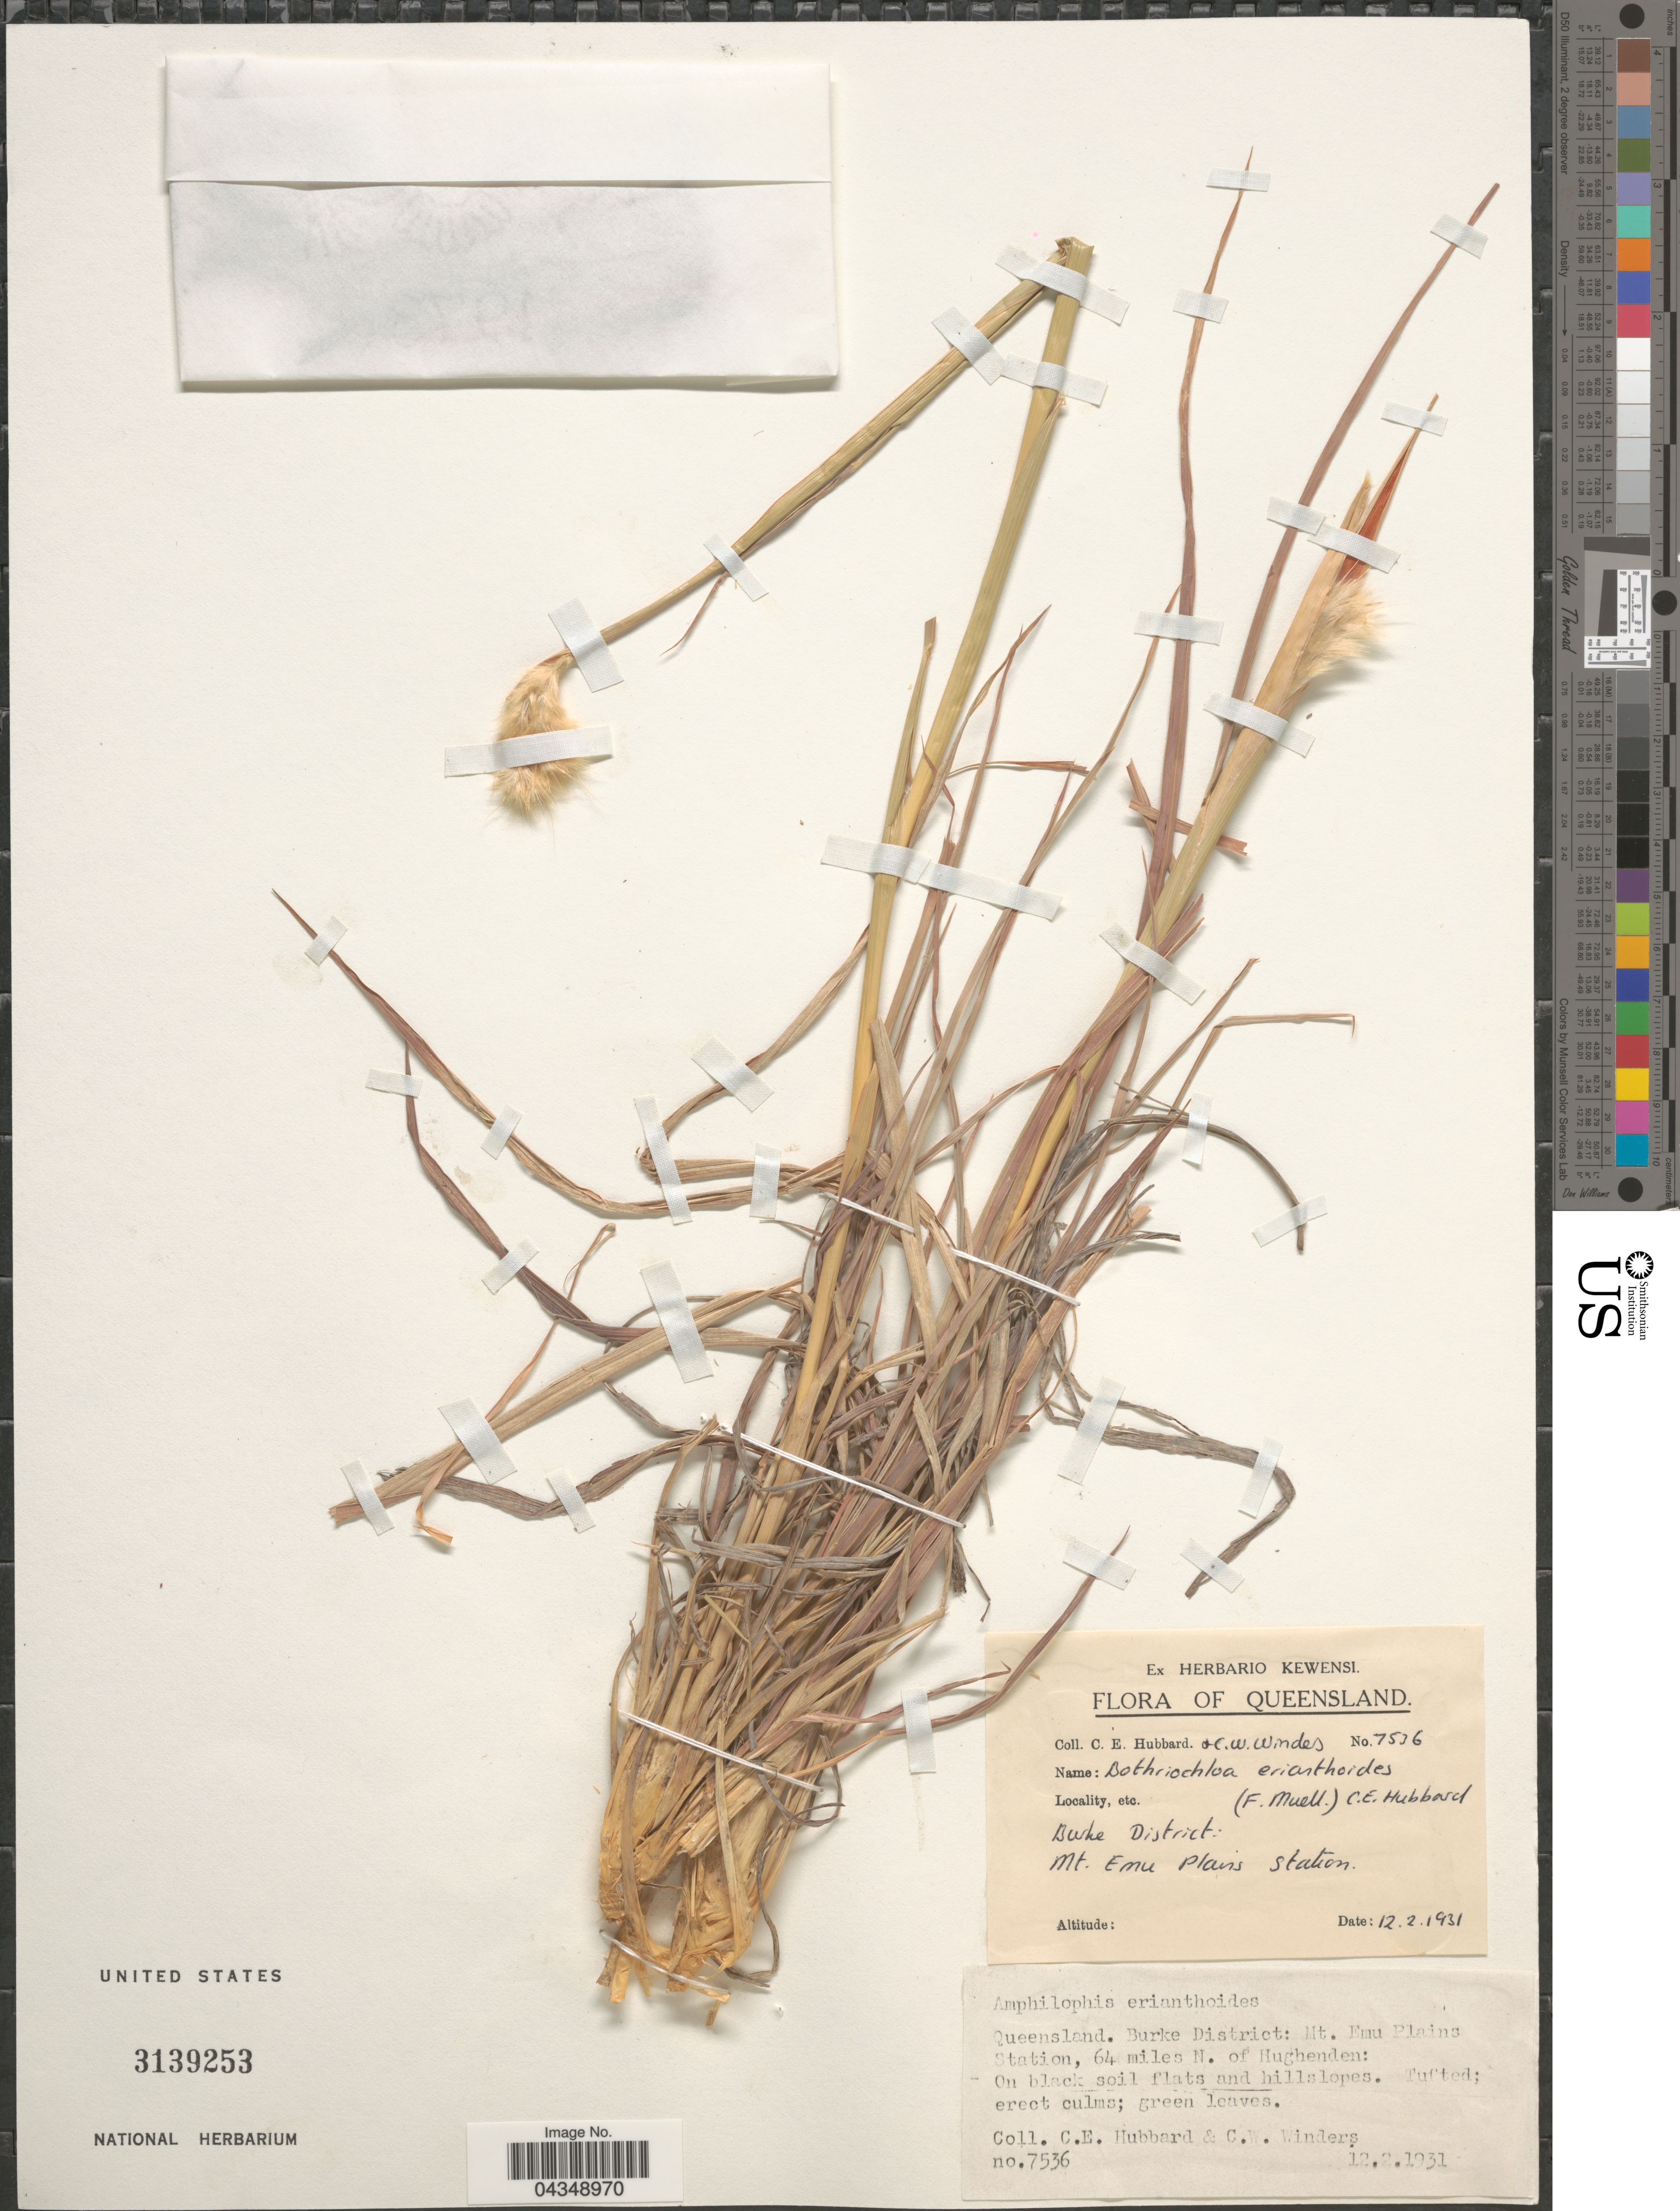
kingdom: Plantae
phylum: Tracheophyta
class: Liliopsida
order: Poales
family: Poaceae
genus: Bothriochloa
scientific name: Bothriochloa bladhii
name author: (Retz.) S.T. Blake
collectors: C. E. Hubbard & C. Winders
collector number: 7536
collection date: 1931-02-12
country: Australia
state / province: Queensland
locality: Burke District: Mt. Emu Plains Station, 64 miles N. of Hughenden.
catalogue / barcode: US 3139253